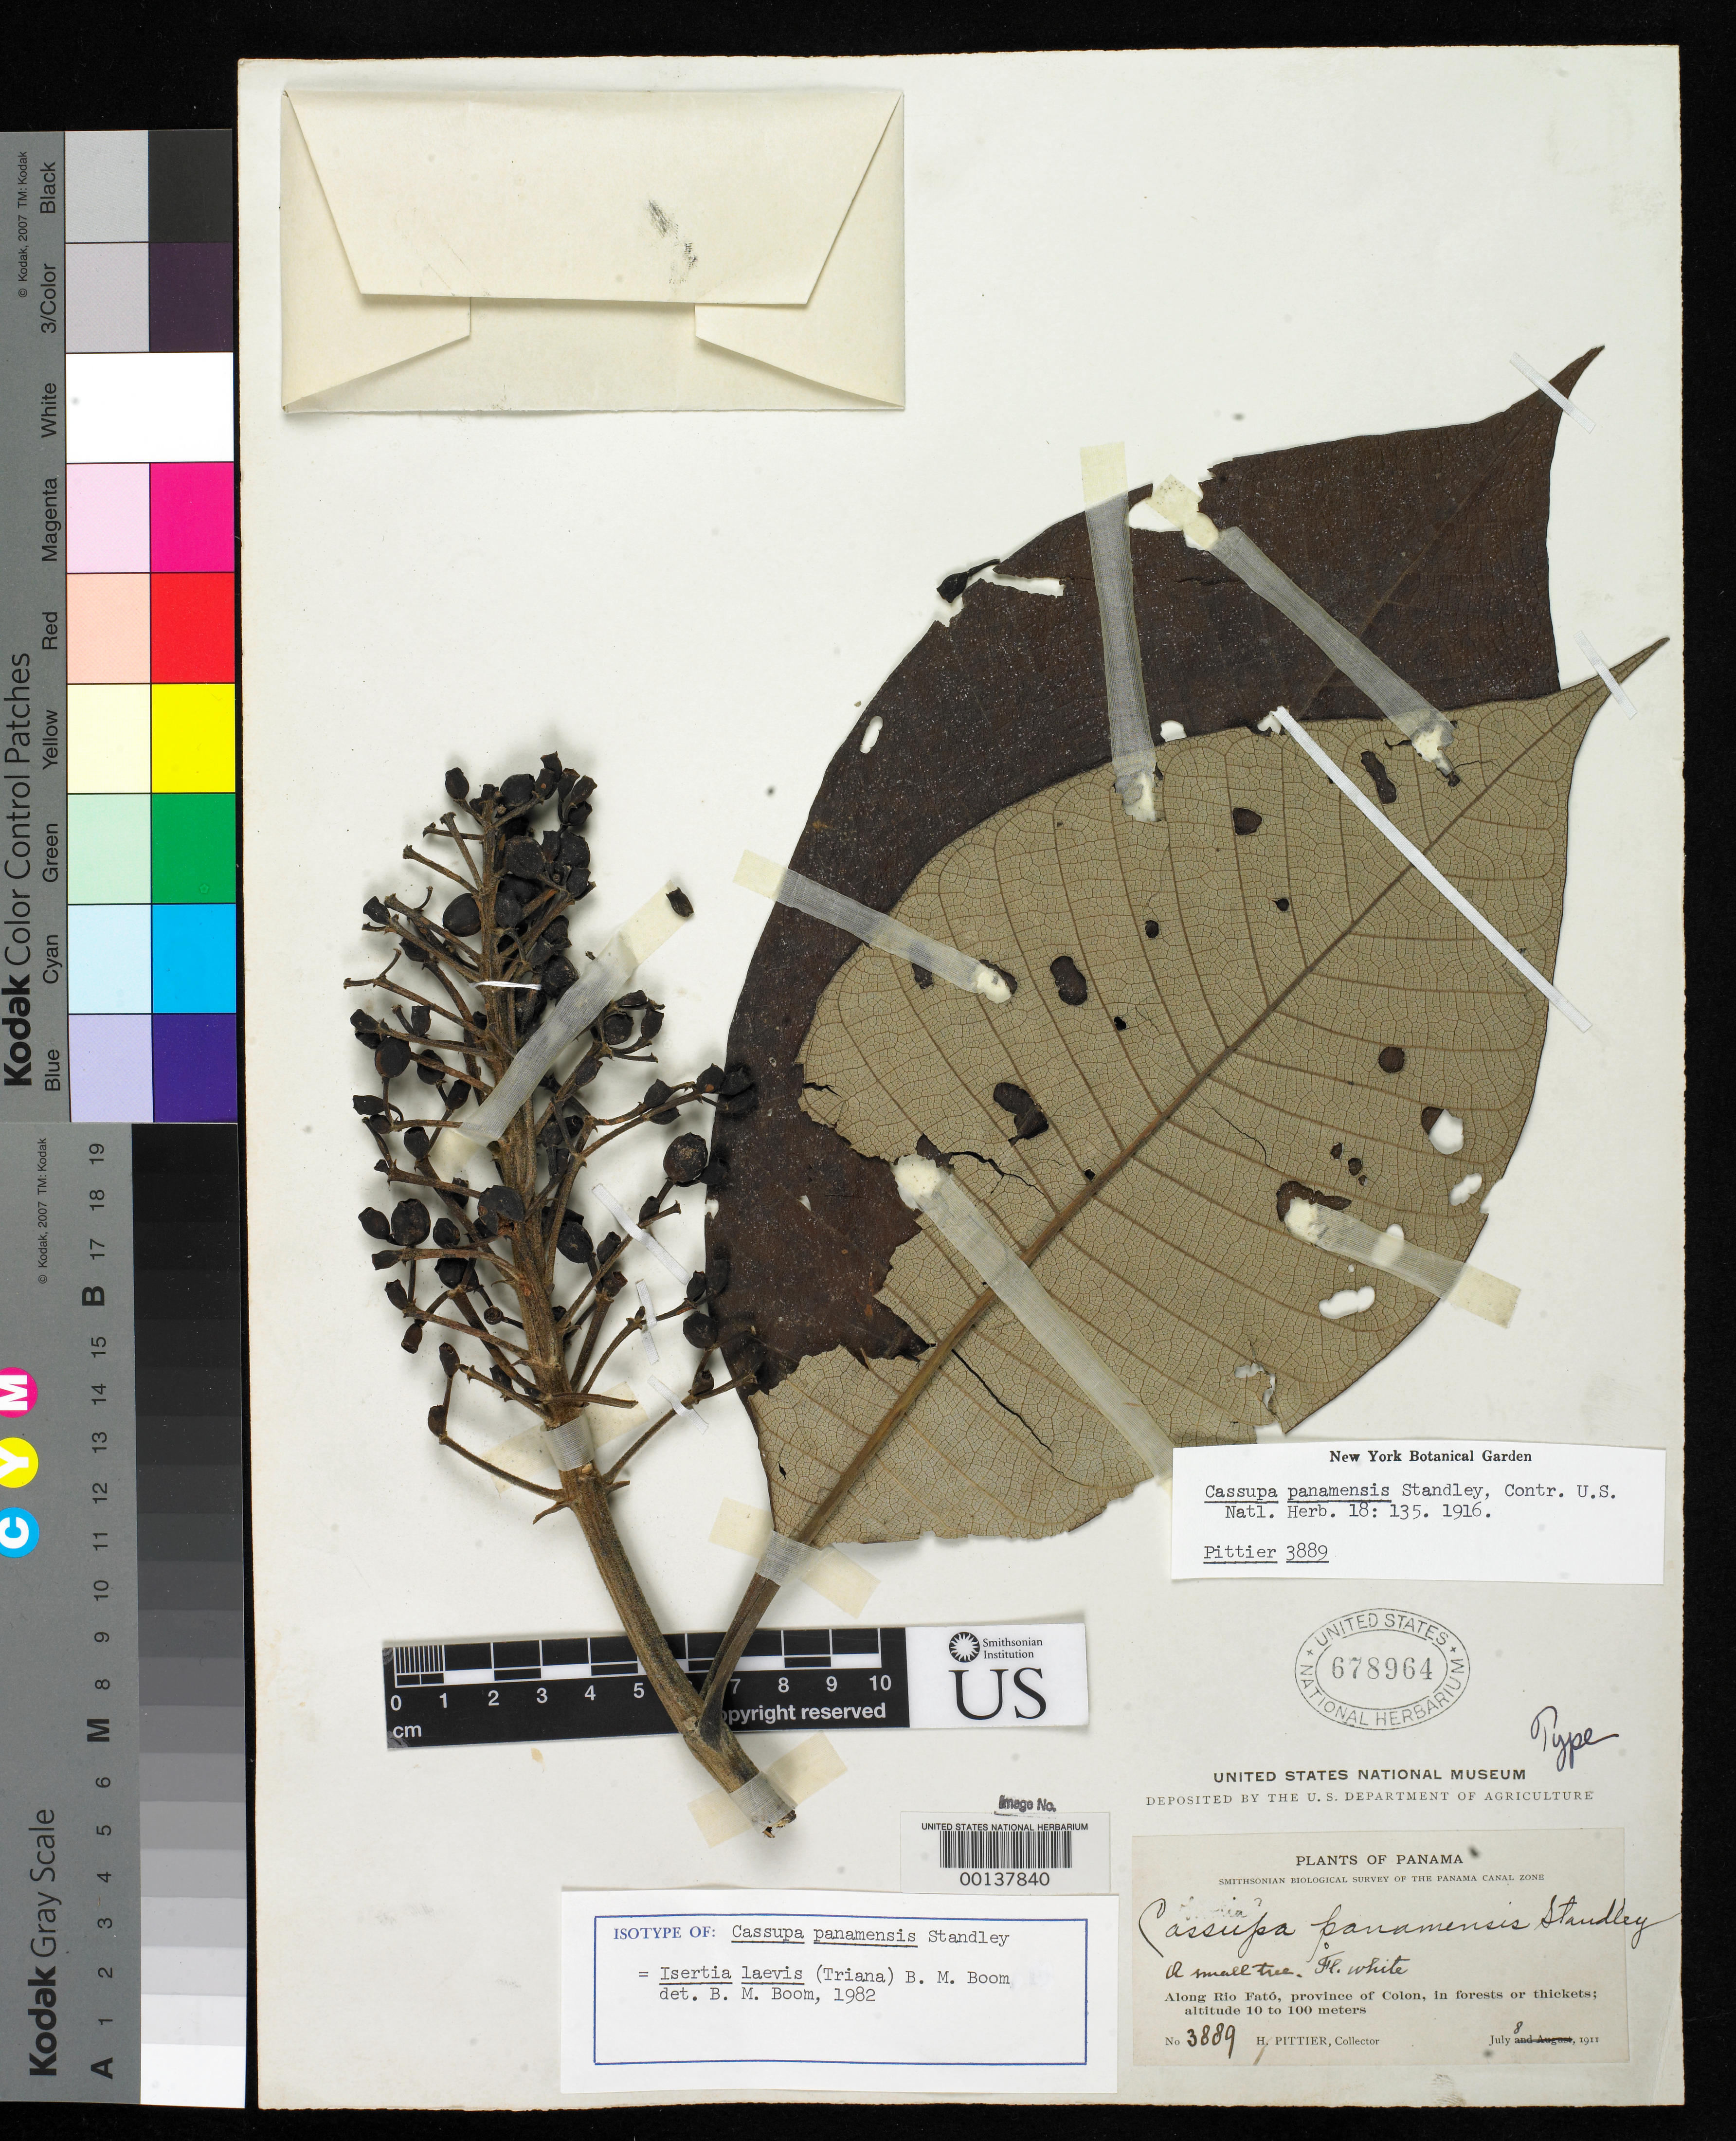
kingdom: Plantae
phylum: Tracheophyta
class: Magnoliopsida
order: Gentianales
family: Rubiaceae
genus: Cassupa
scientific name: Cassupa panamensis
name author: Standl.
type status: Isotype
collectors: H. F. Pittier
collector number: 3889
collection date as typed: Jul 1911 to -- Aug 1911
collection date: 1911-07/1911-08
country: Panama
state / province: Colón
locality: Rio Fato.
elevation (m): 10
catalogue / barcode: US 678964